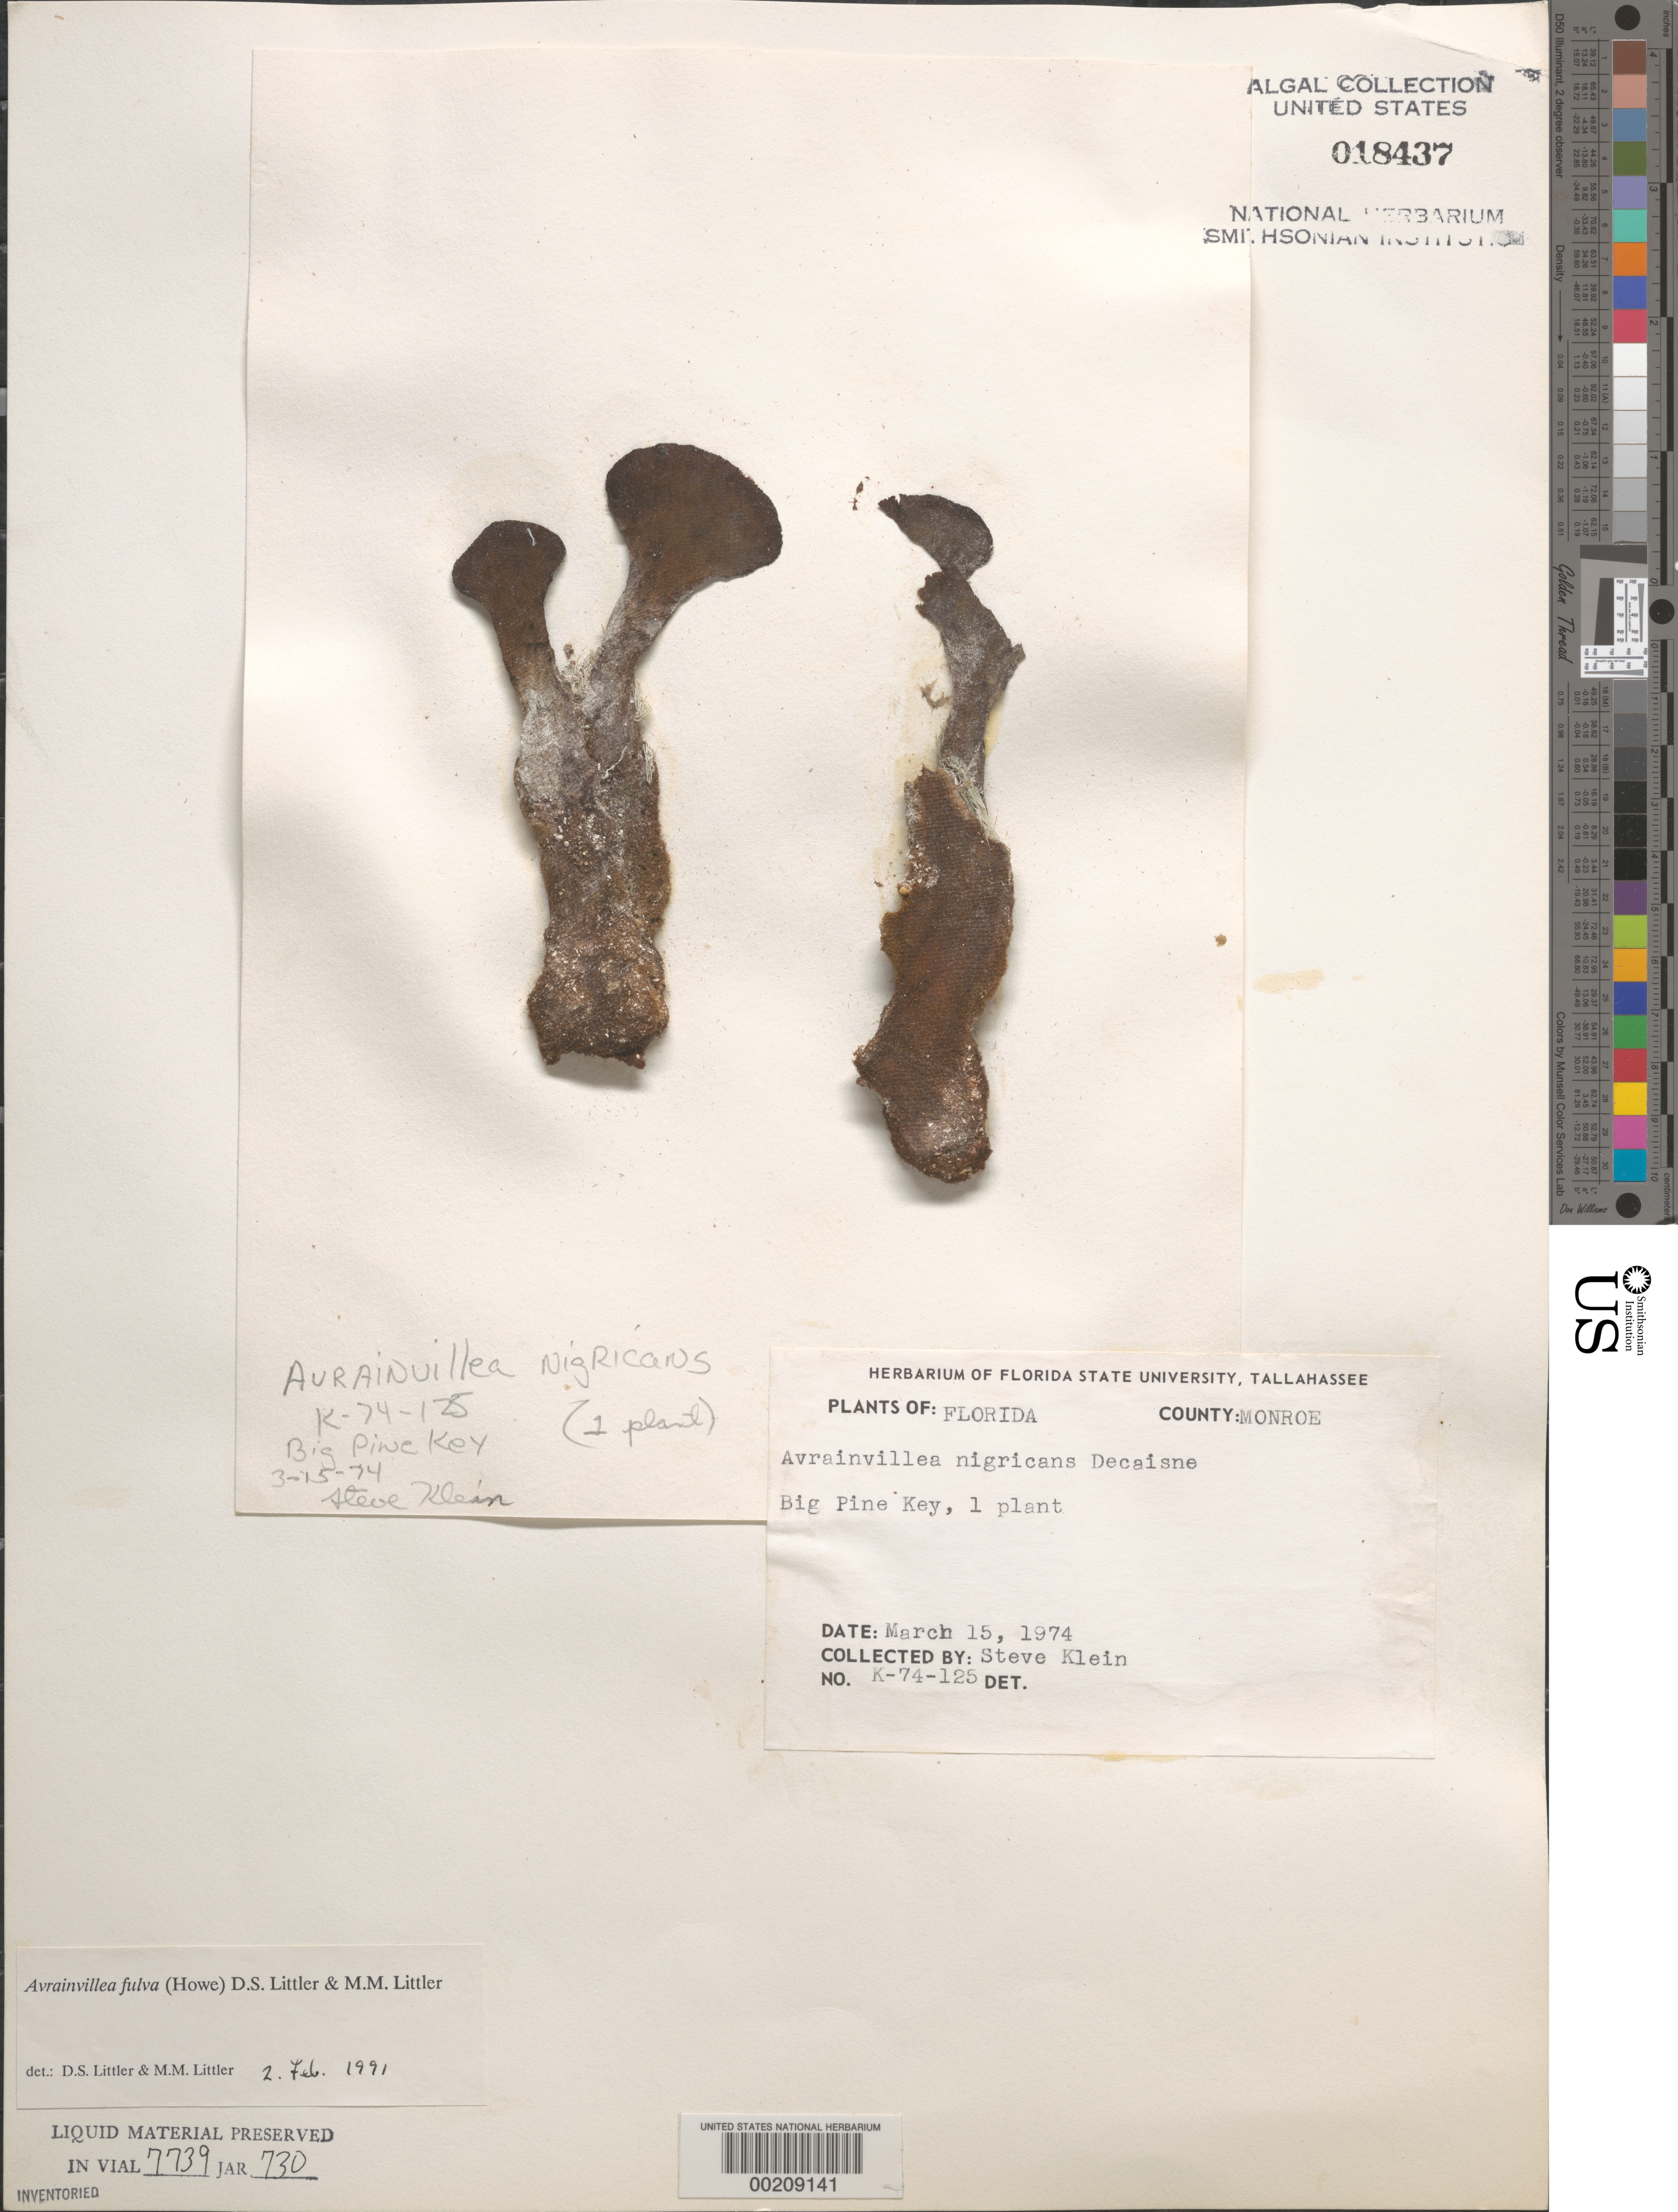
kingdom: Plantae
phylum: Chlorophyta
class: Ulvophyceae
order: Bryopsidales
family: Dichotomosiphonaceae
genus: Avrainvillea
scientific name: Avrainvillea fulva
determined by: Littler, D. S.; Littler, M. M.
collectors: S. Klein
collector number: K-74-125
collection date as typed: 15 Mar 1974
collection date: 1974-03-15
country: United States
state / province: Florida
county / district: Monroe County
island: Big Pine Key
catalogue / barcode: US 18437